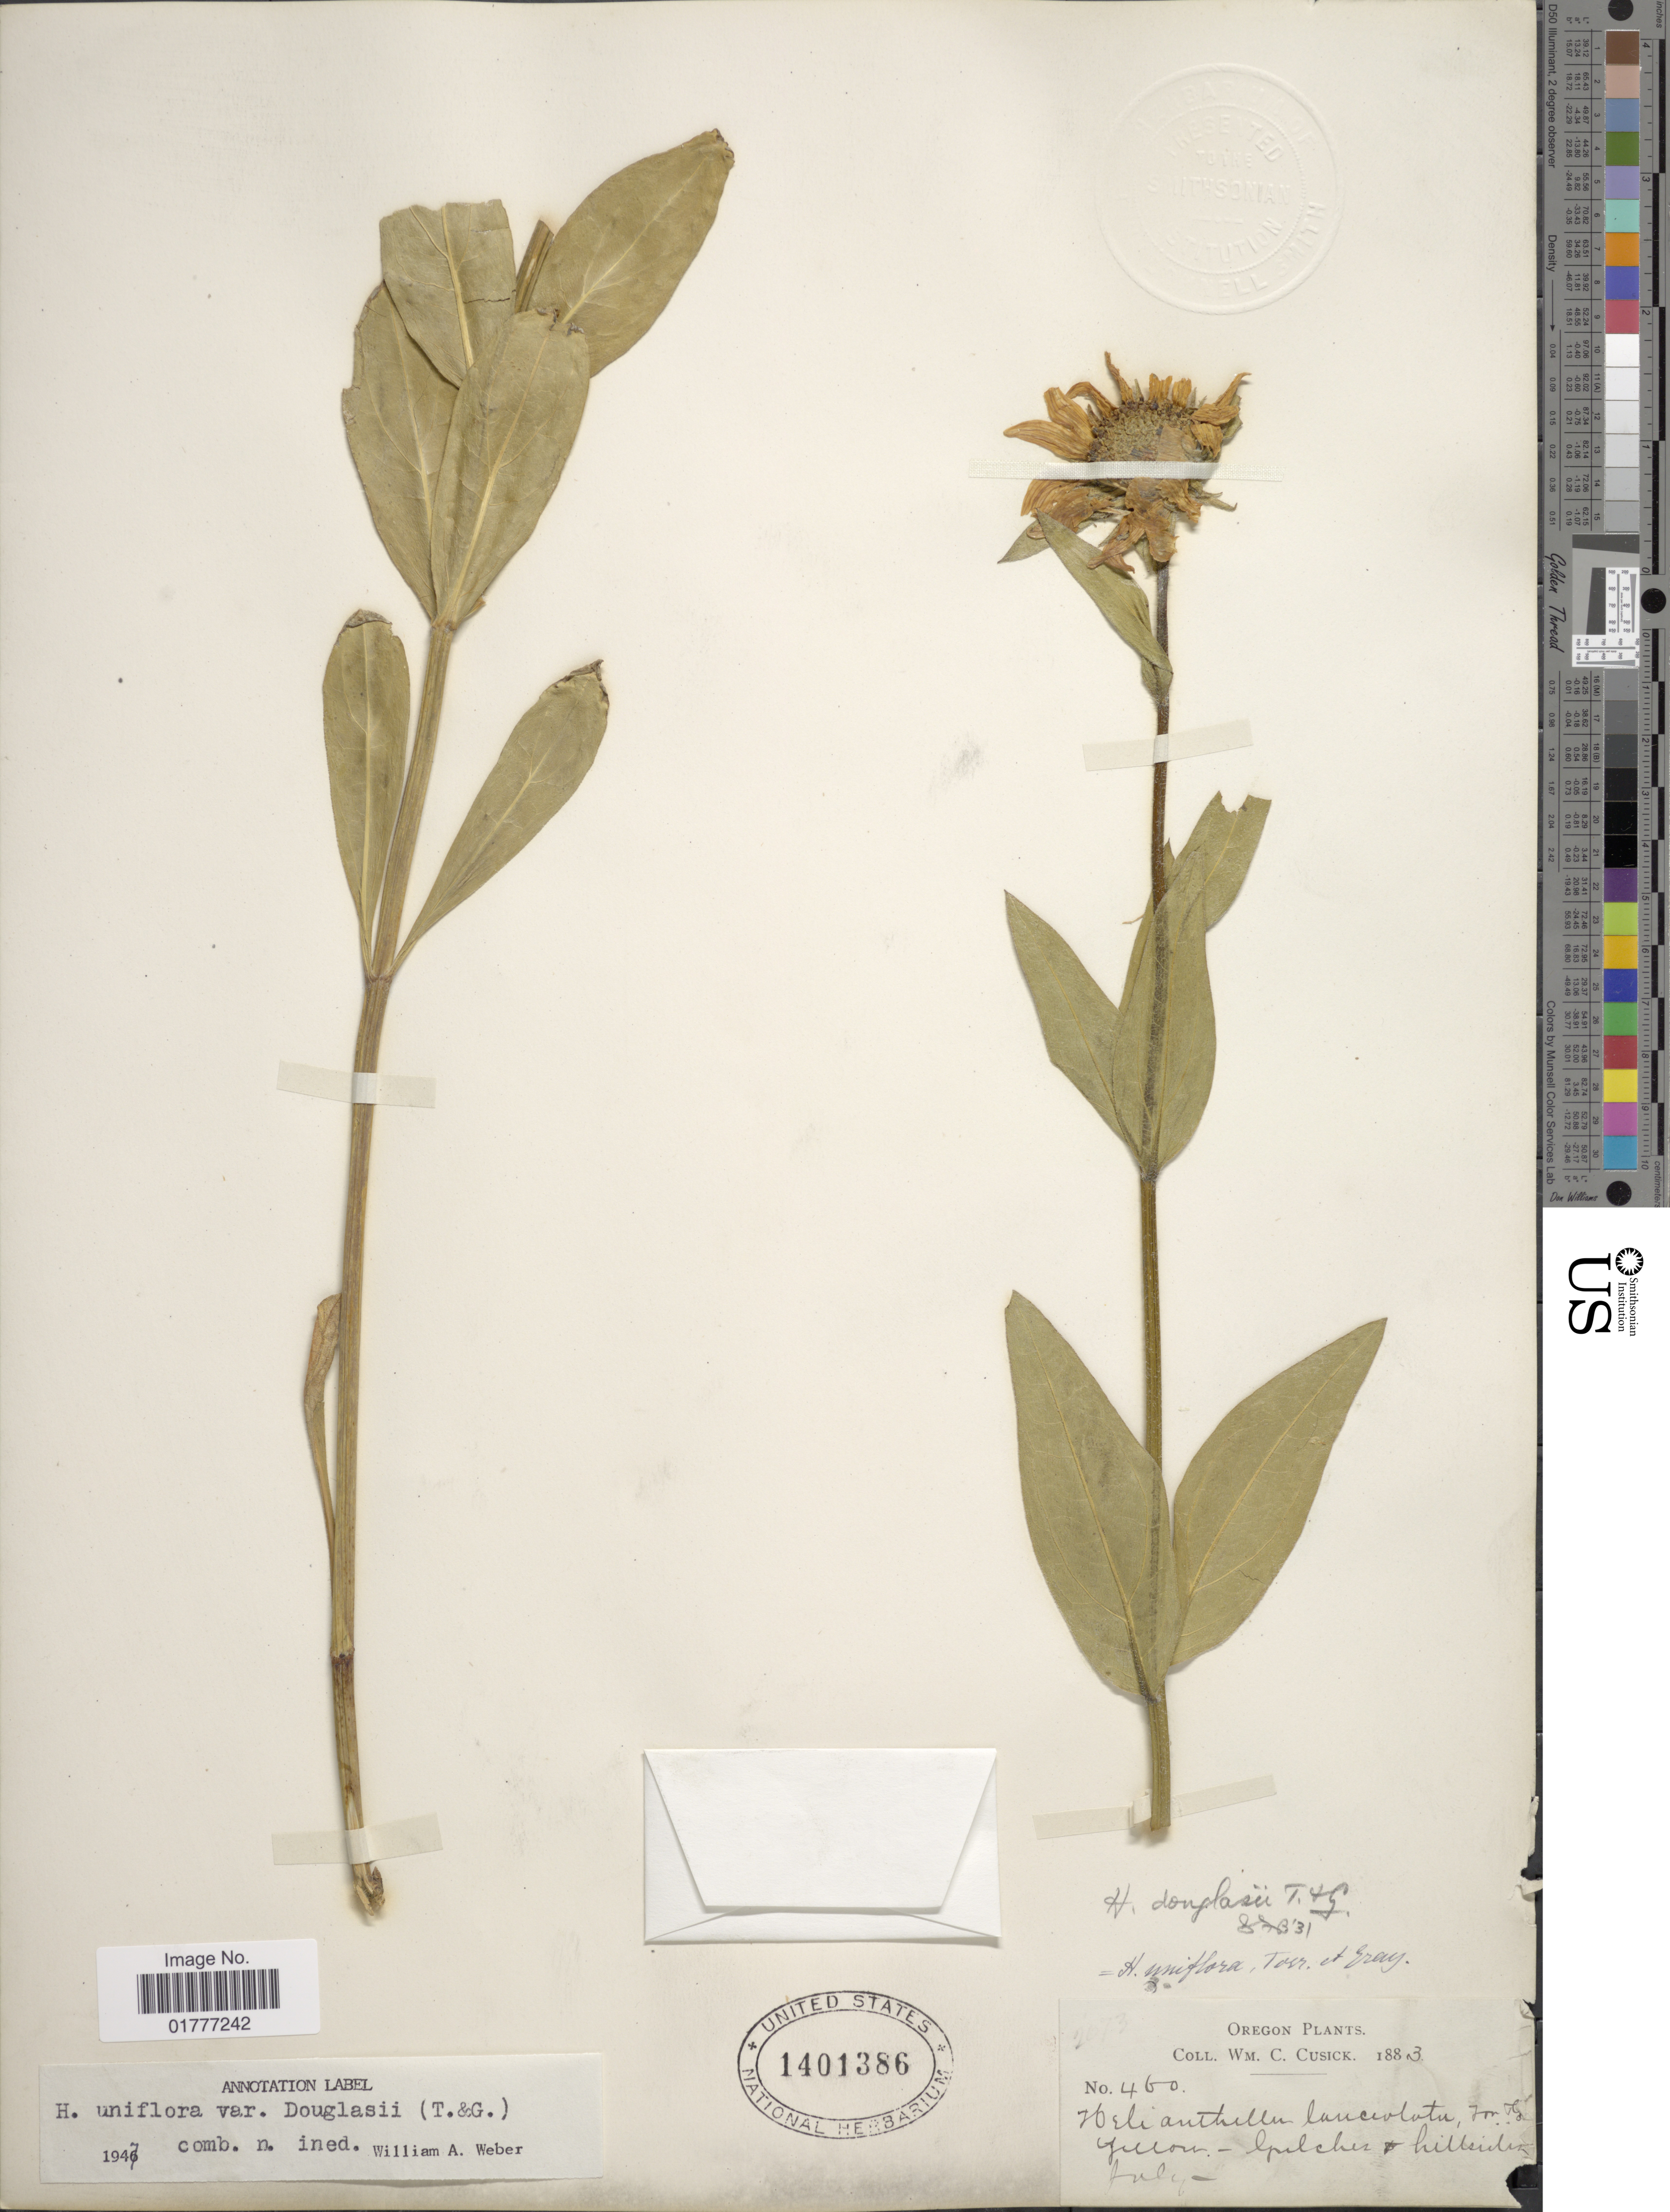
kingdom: Plantae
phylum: Tracheophyta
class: Magnoliopsida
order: Asterales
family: Asteraceae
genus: Helianthella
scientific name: Helianthella douglasii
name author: Torr. & A. Gray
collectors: W. C. Cusick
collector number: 460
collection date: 1883-07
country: United States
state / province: Oregon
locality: Gulches, hillsides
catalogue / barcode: US 1401386